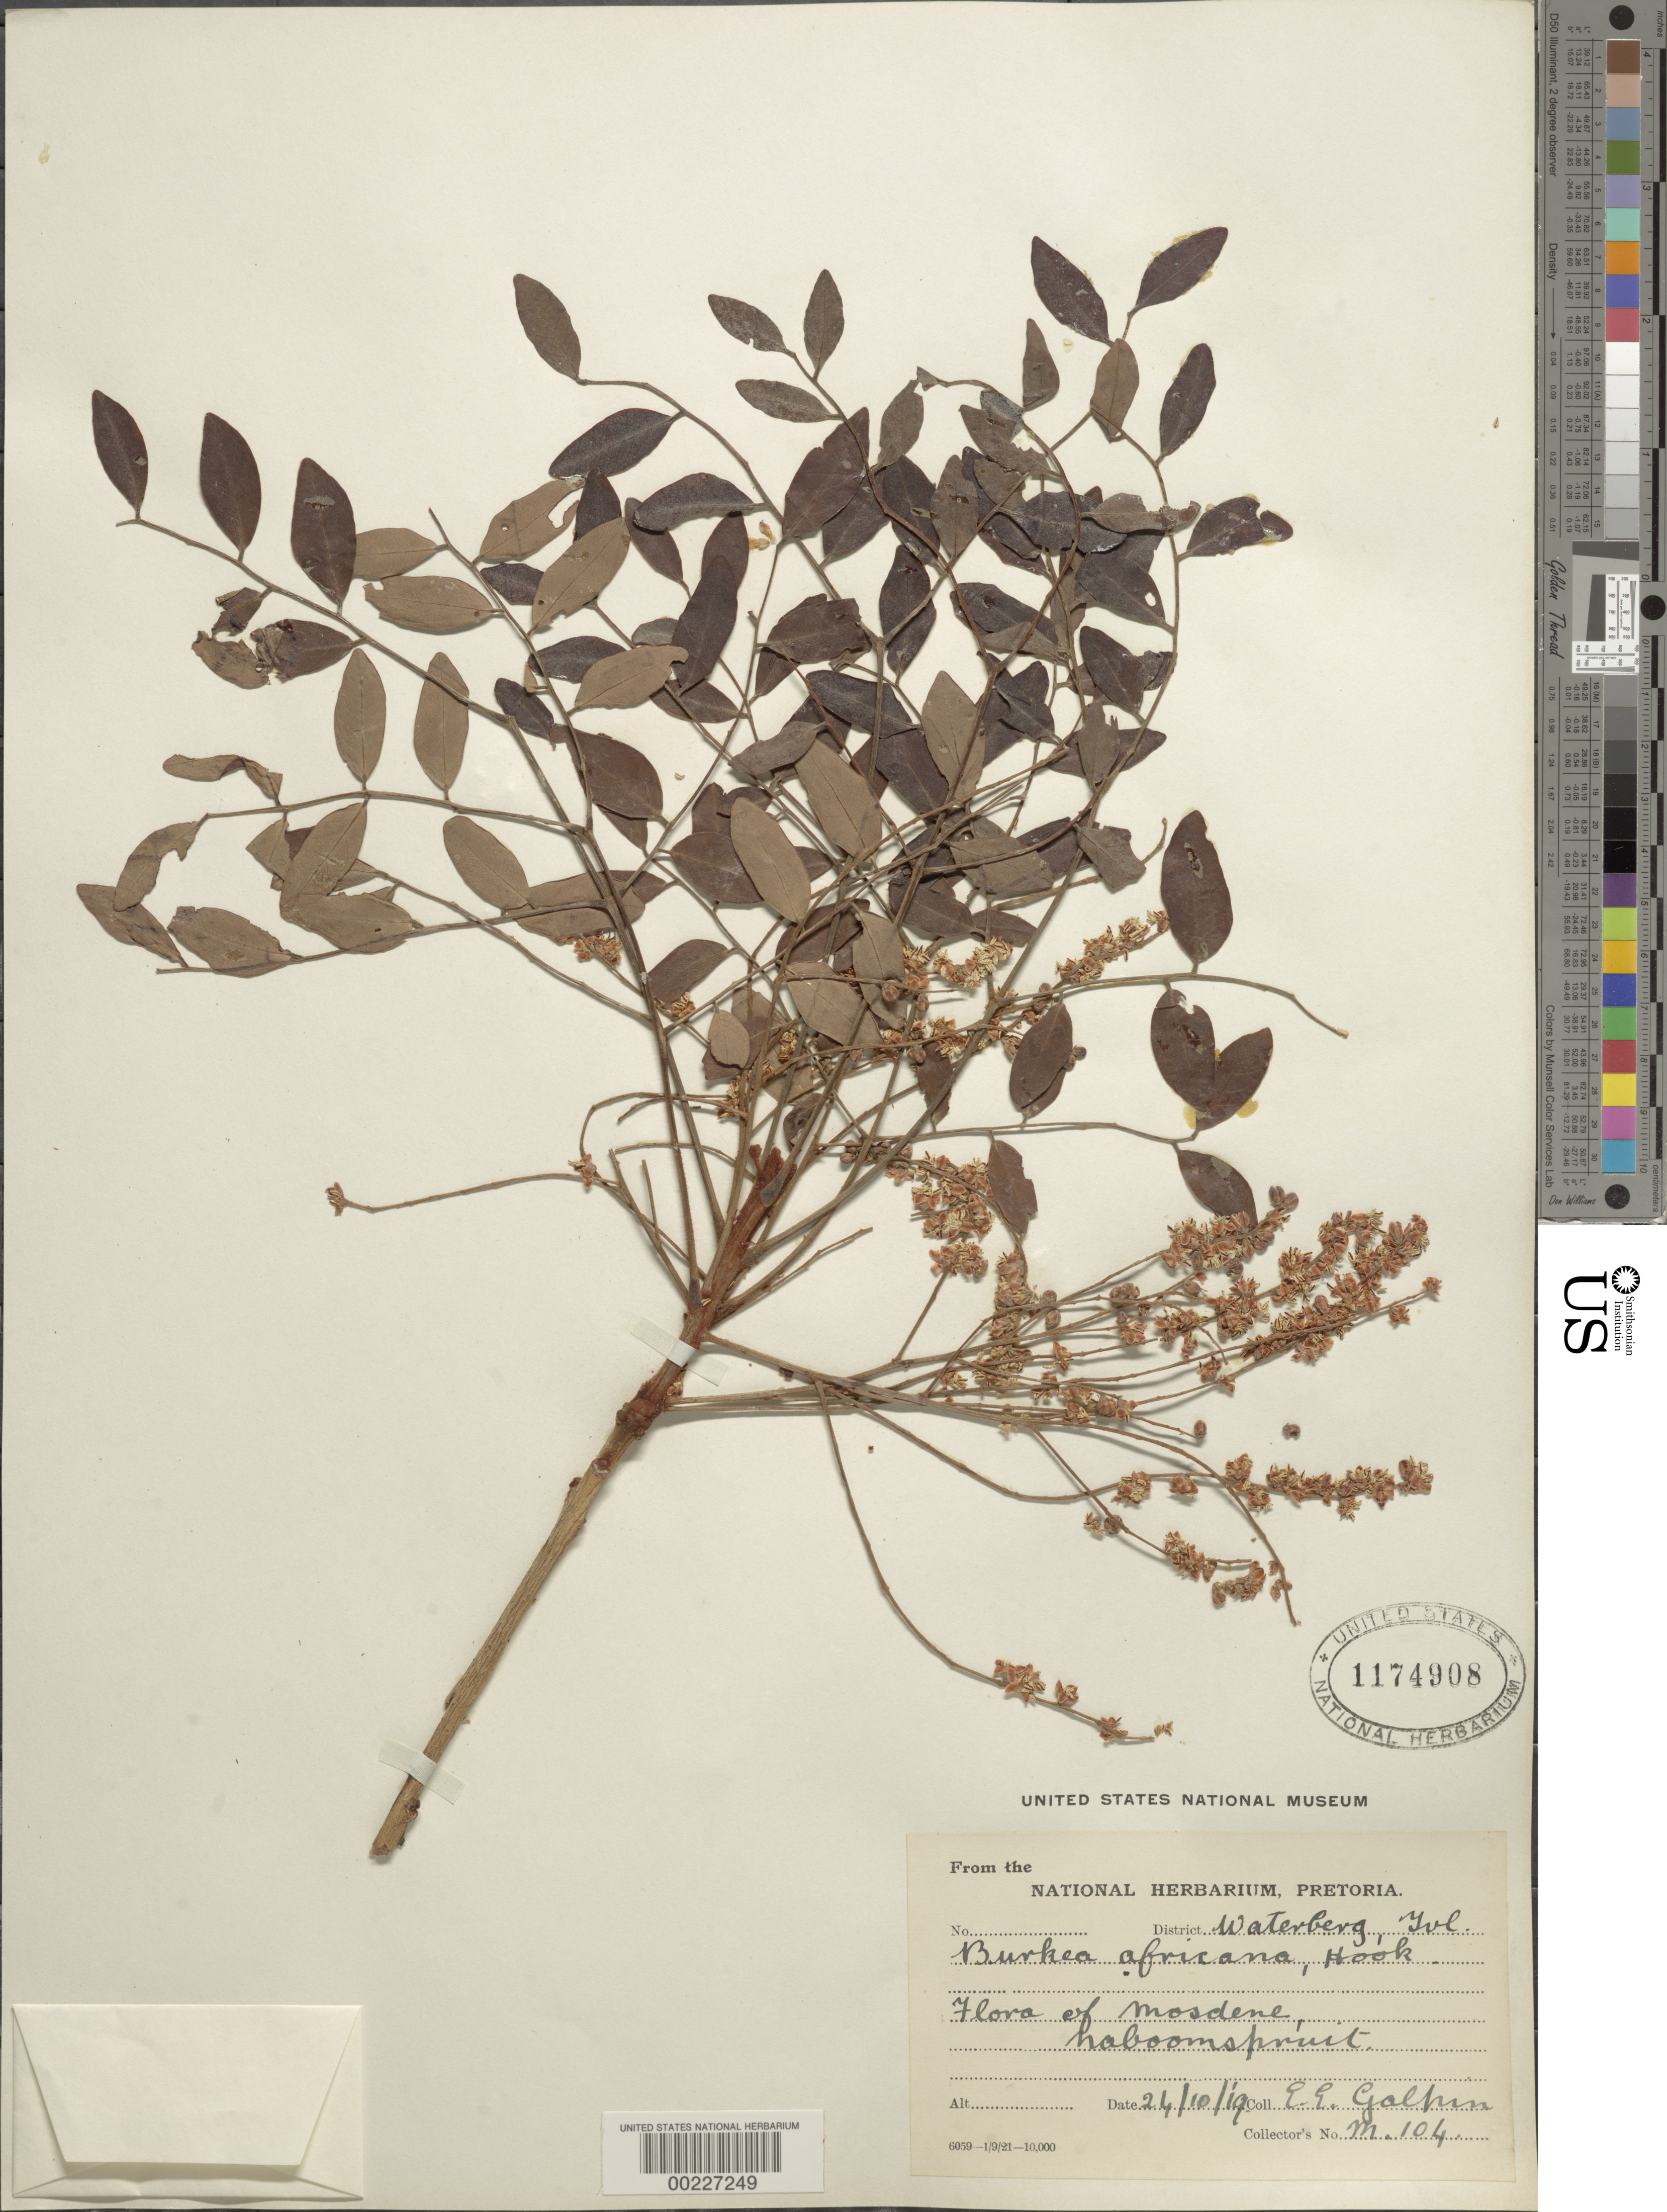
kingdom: Plantae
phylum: Tracheophyta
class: Magnoliopsida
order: Fabales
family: Fabaceae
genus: Burkea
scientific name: Burkea africana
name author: Hook.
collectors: E. Galpin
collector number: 104m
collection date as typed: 24 Oct 1919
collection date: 1919-10-24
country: South Africa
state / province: Limpopo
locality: Mosdene. Transvaal. Waterberg Dist.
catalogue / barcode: US 1174908